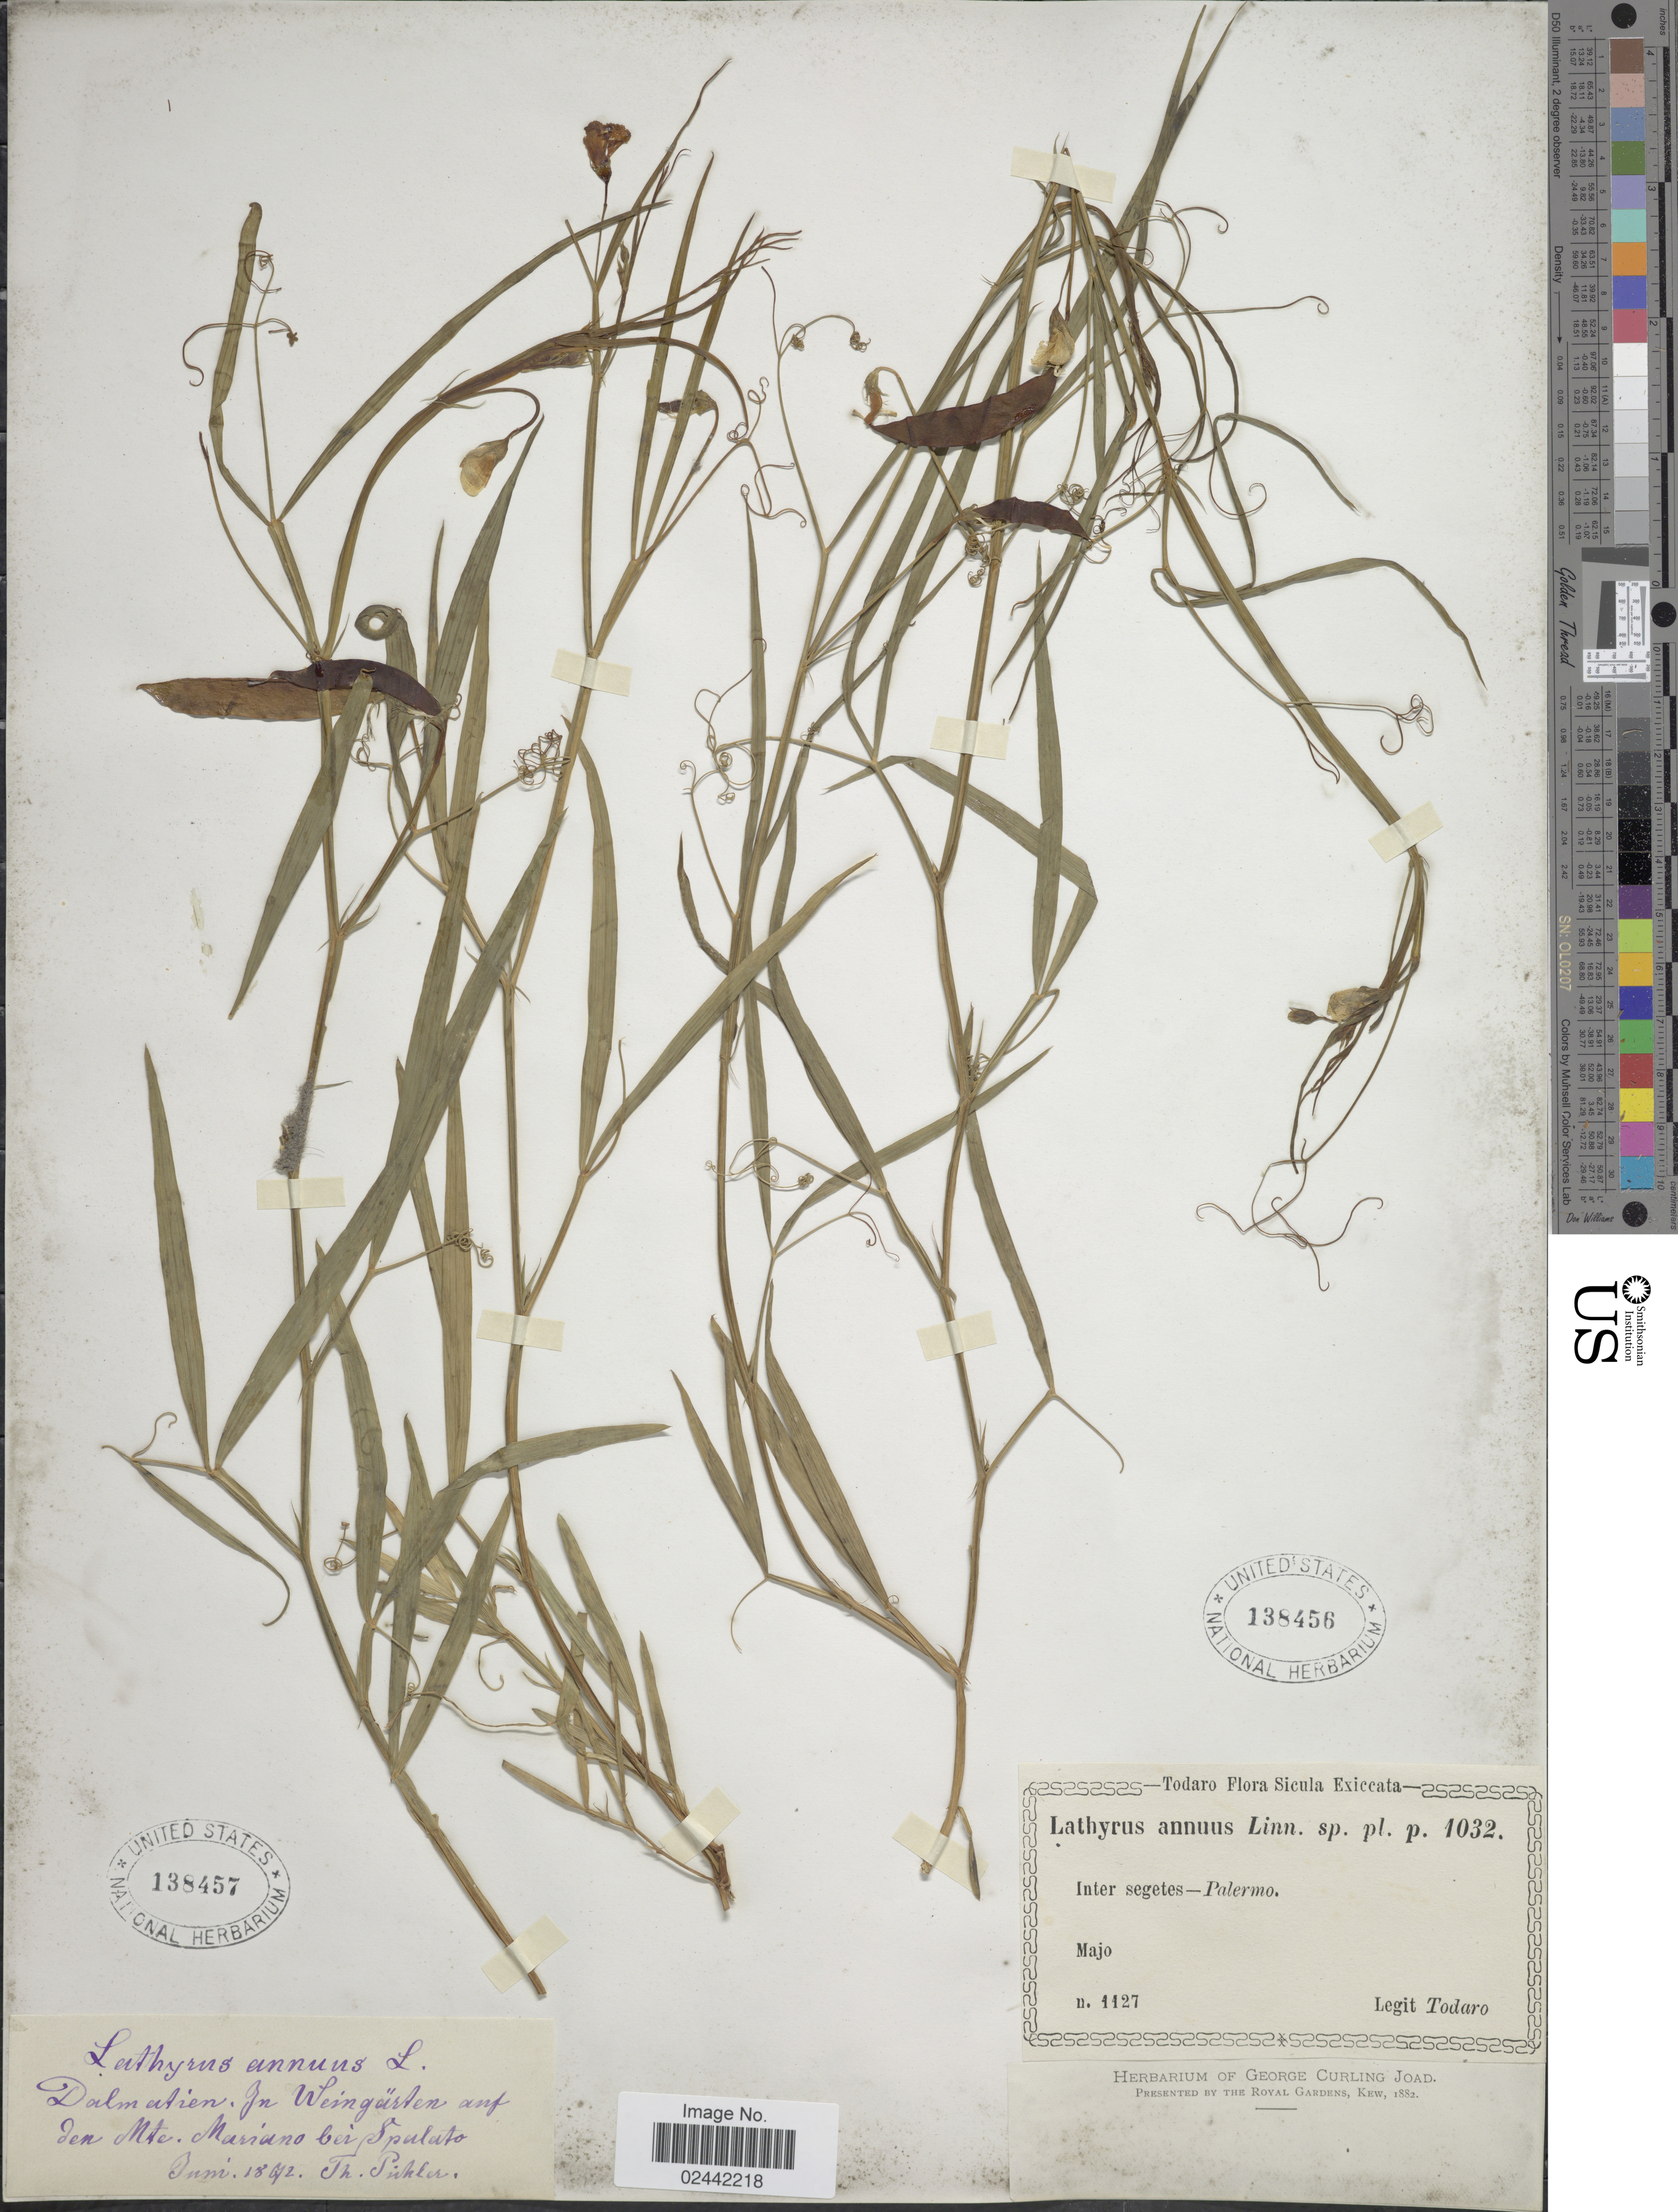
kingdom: Plantae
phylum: Tracheophyta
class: Magnoliopsida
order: Fabales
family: Fabaceae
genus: Lathyrus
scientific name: Lathyrus annuus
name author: L.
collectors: Todaro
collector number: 1127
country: Italy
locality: Sicula, Inter segetes - Palermo.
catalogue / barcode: US 138456-2